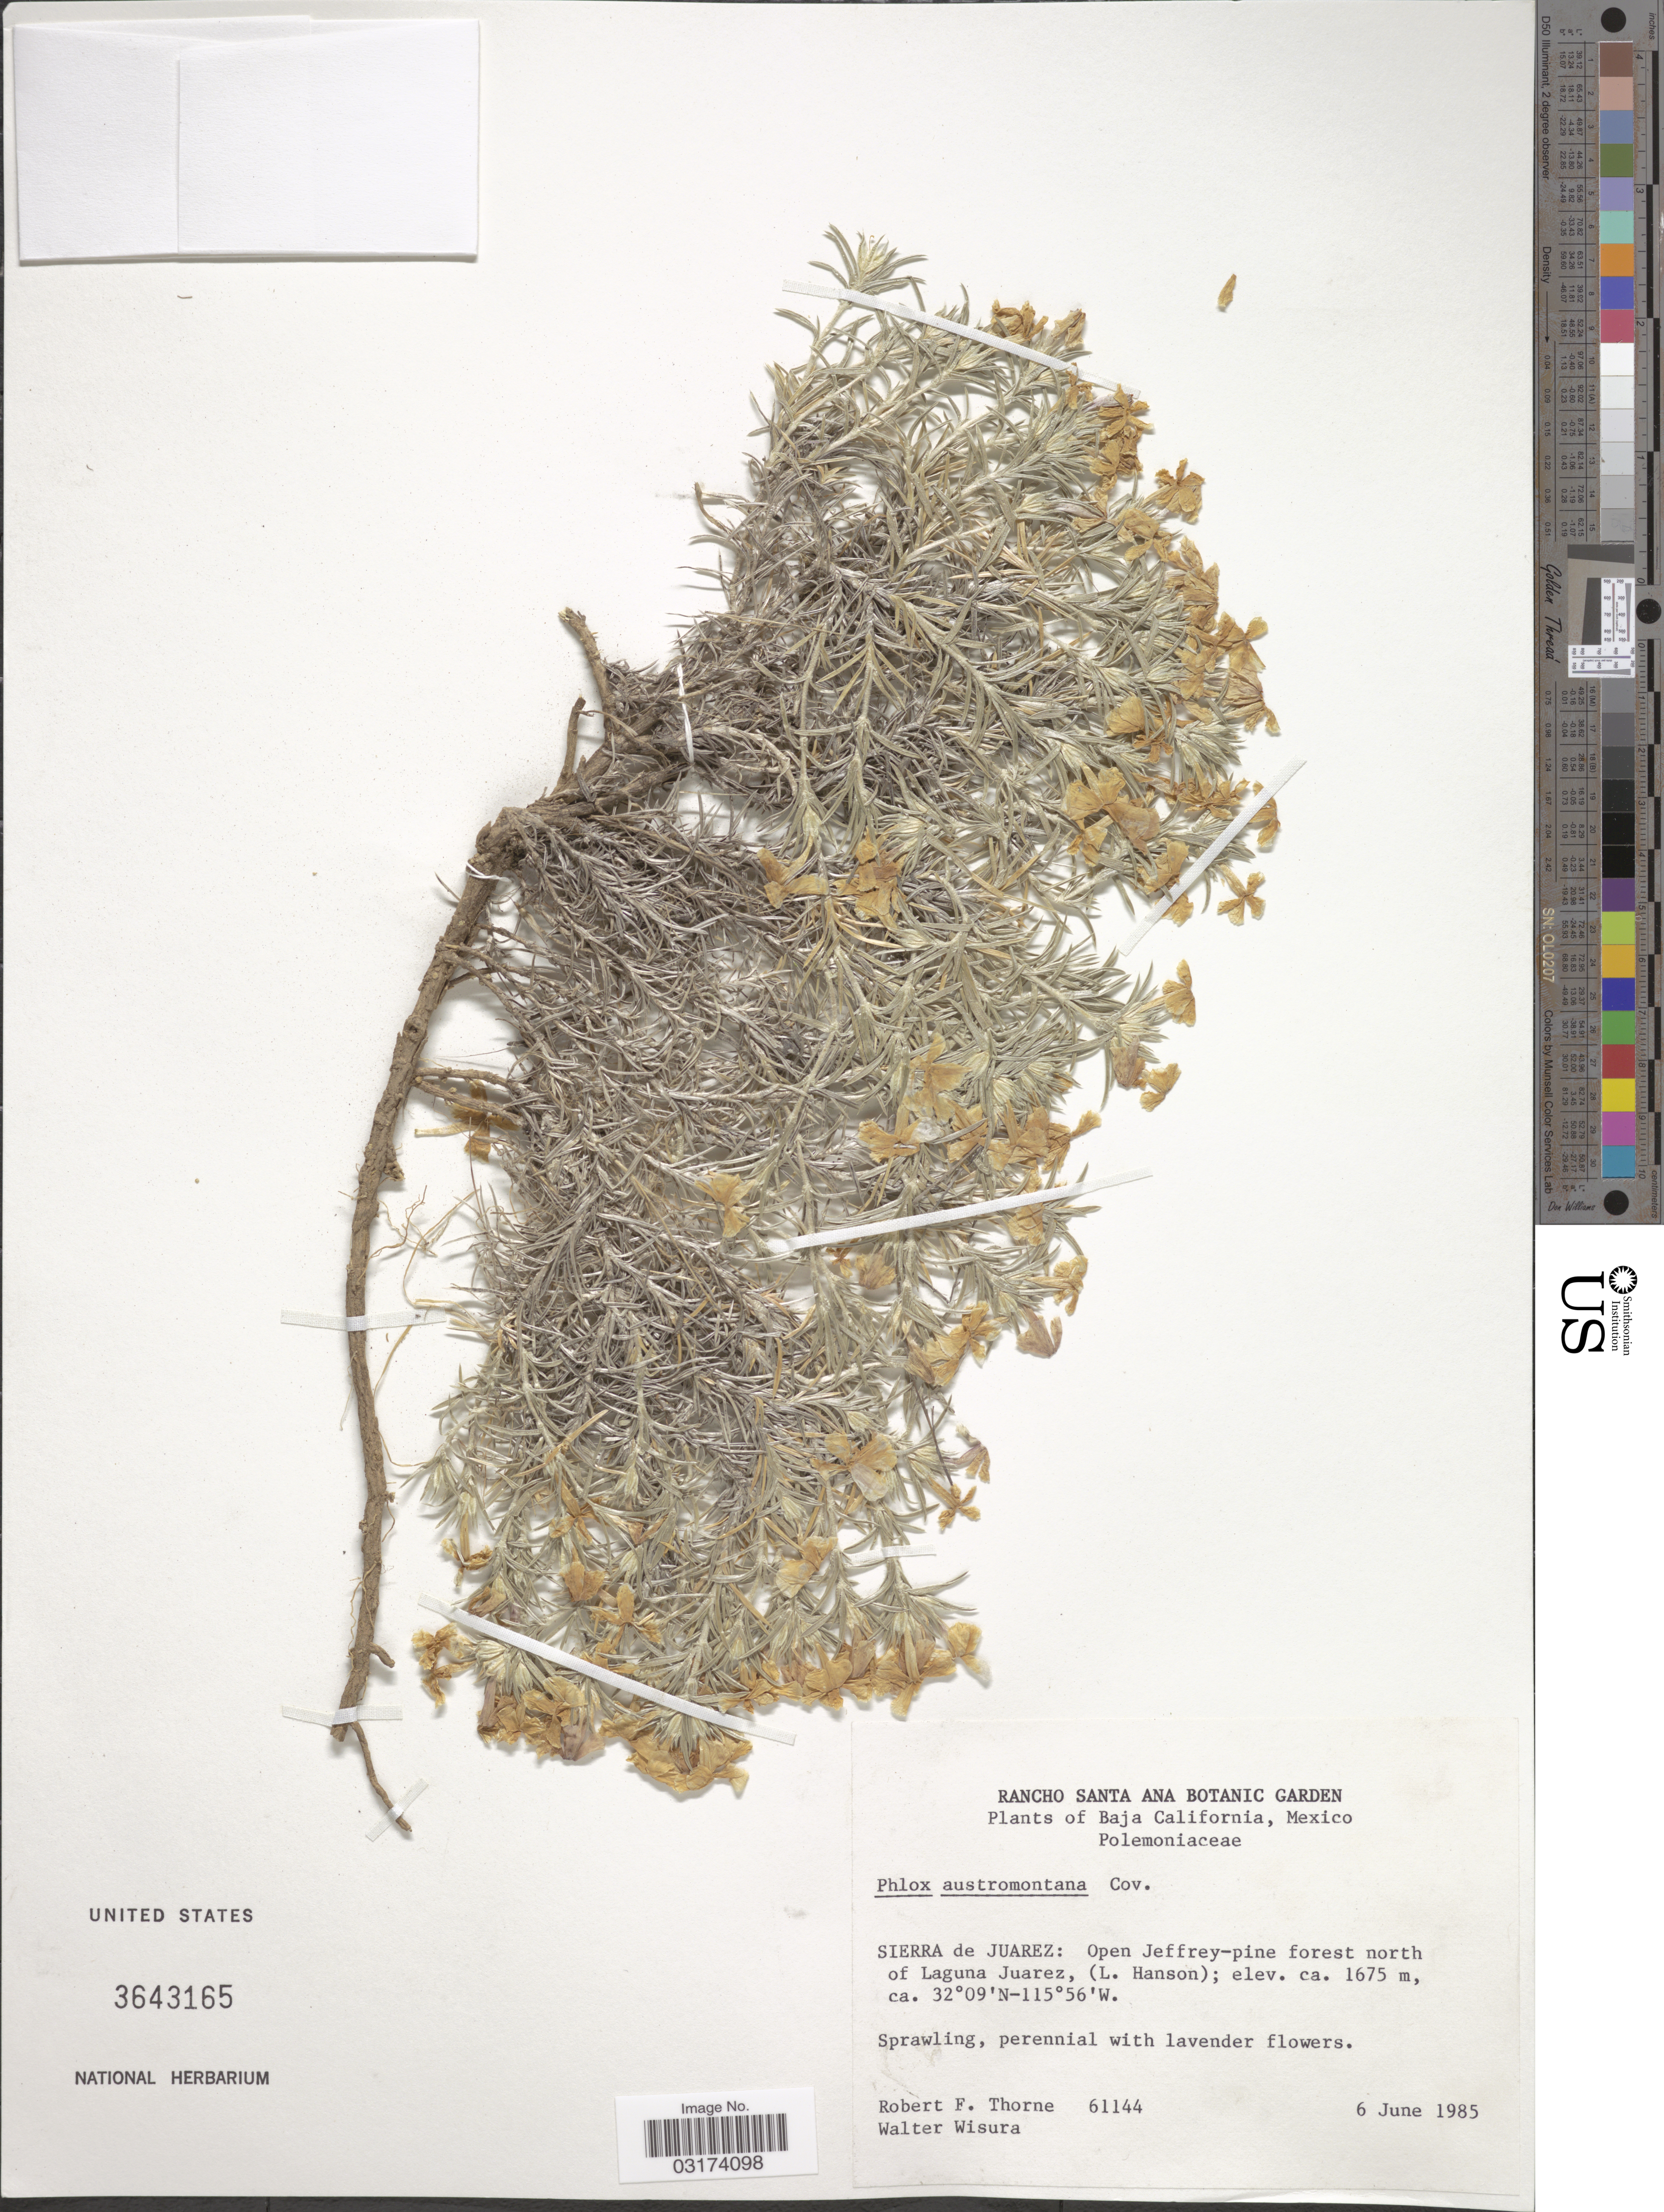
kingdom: Plantae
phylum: Tracheophyta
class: Magnoliopsida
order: Ericales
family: Polemoniaceae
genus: Phlox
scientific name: Phlox austromontana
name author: Coville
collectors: R. F. Thorne & W. Wisura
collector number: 61144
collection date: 1985-06-06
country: Mexico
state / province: Baja California Norte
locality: SIERRA de JUAREZ: Open Jeffrey-pine forest north of Laguna Juarez, (L. Hanson).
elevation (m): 1675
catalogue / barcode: US 3643165